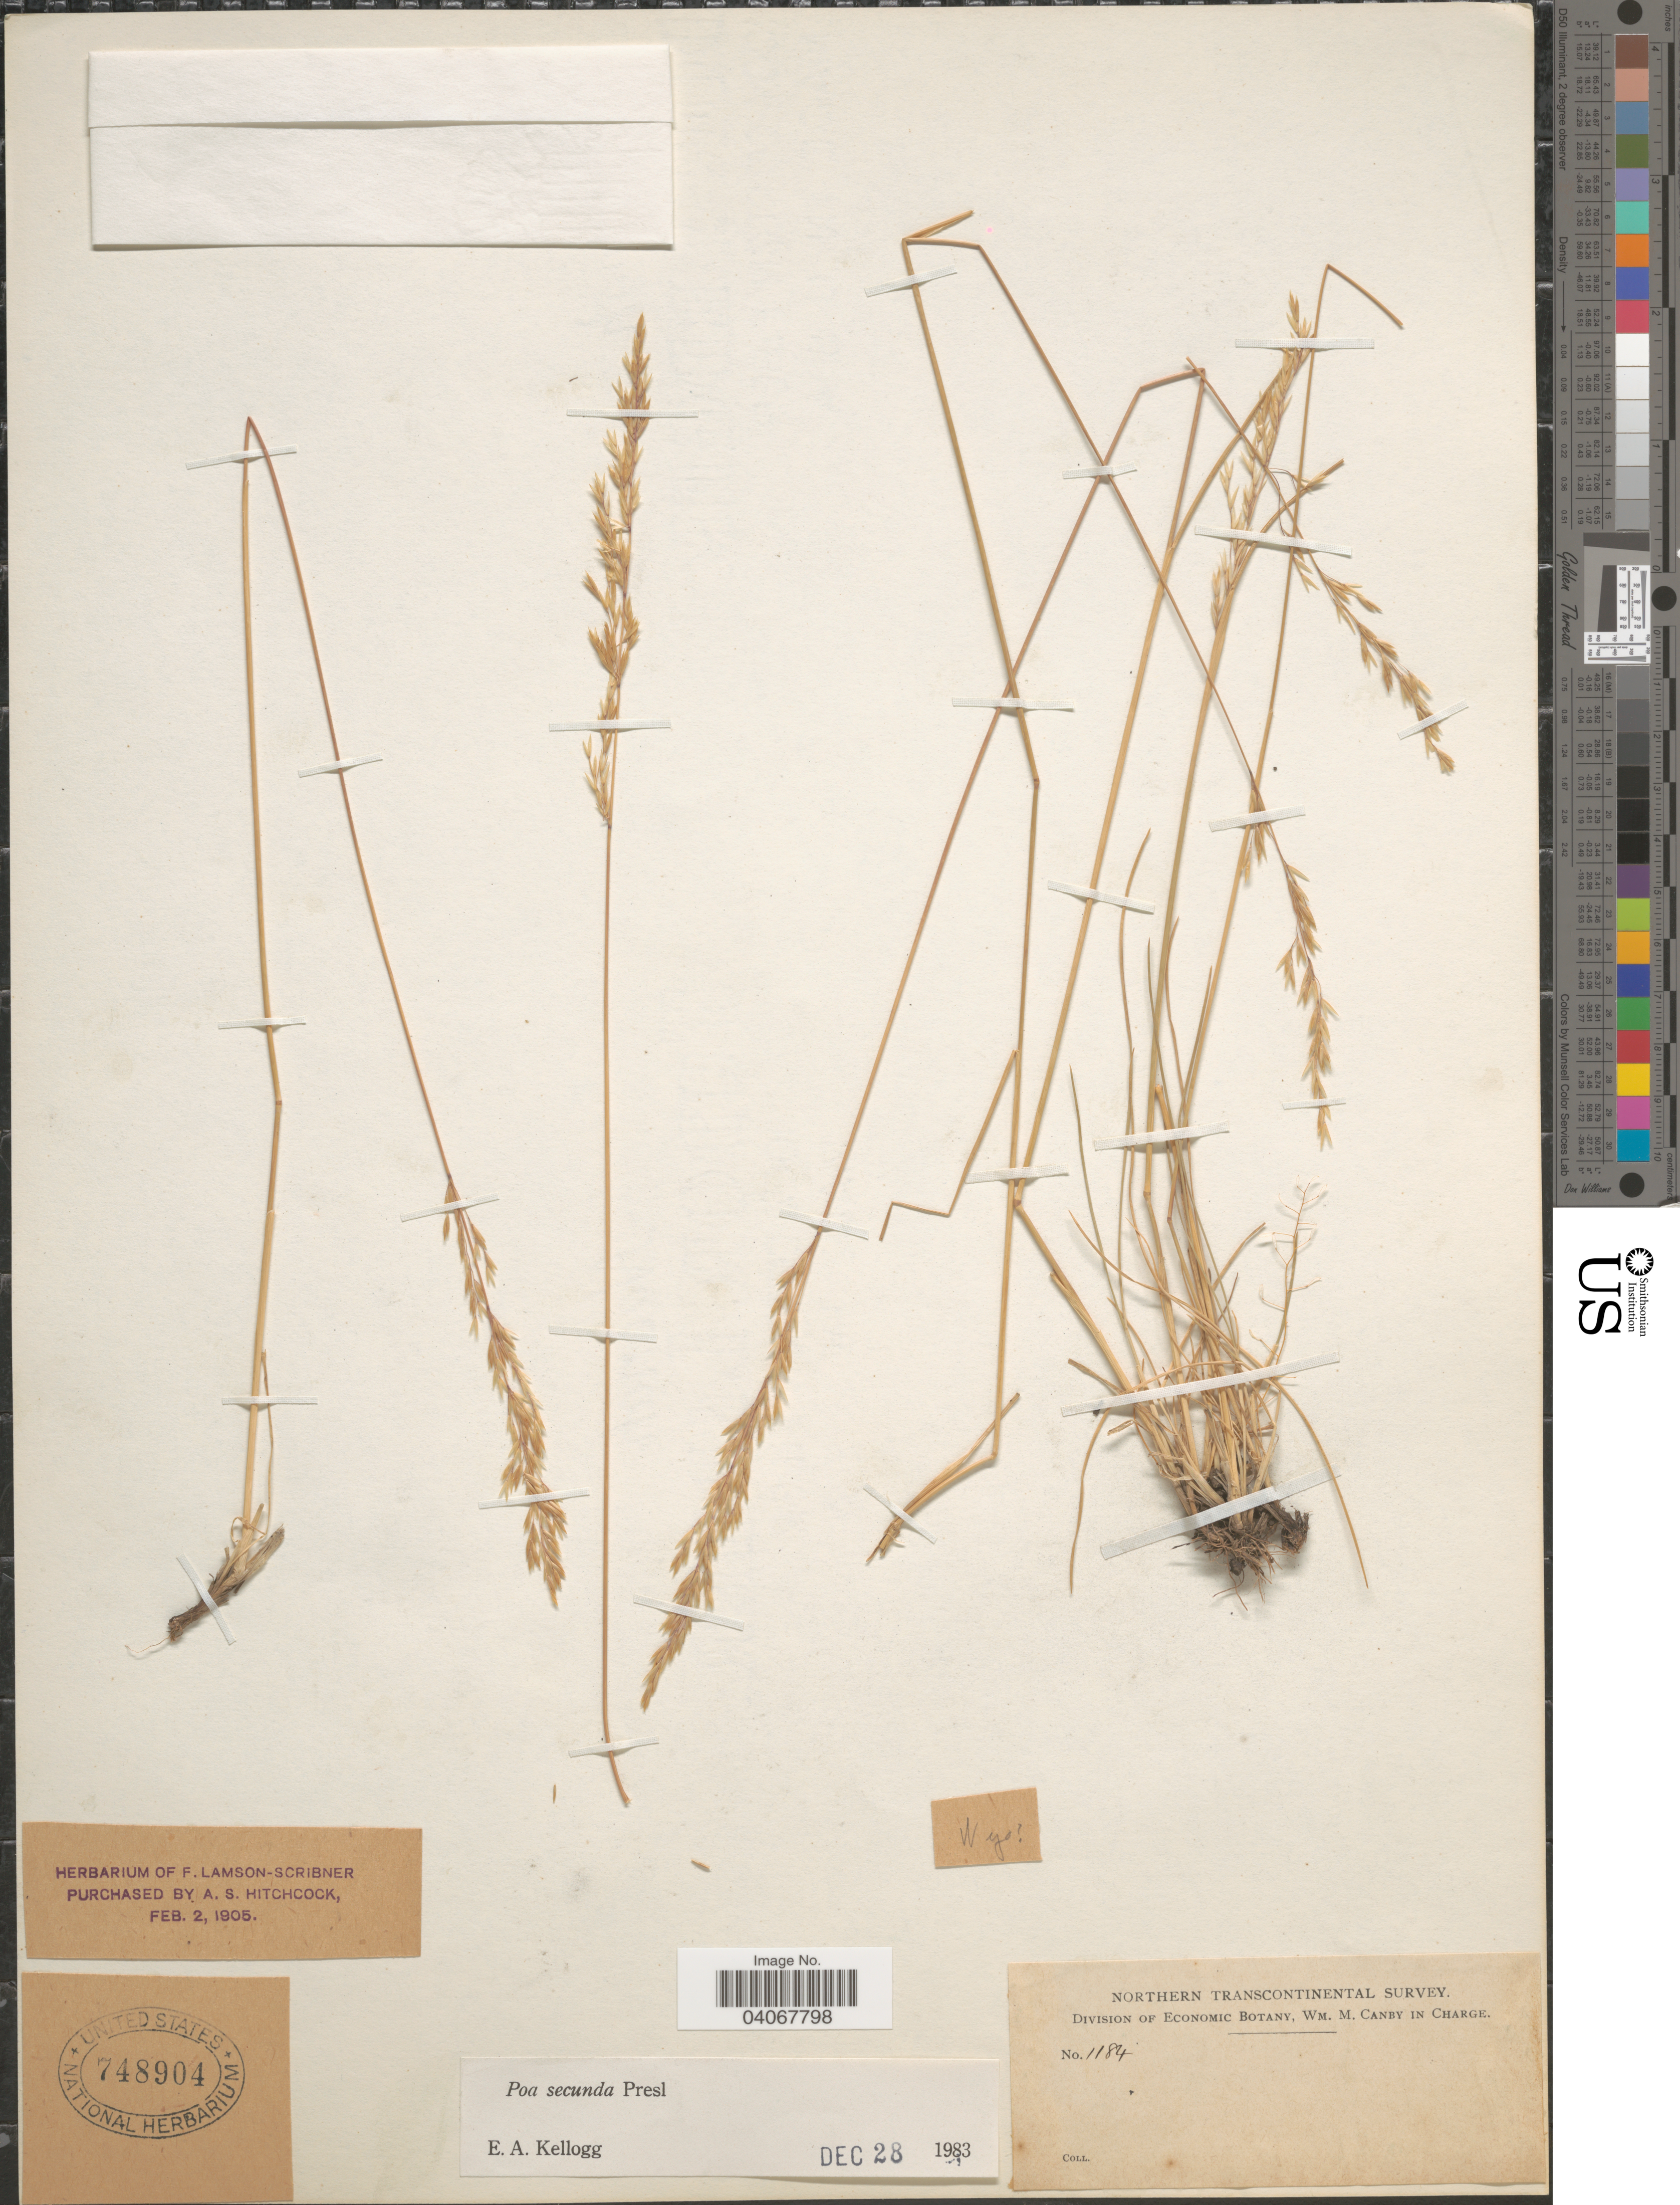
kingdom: Plantae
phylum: Tracheophyta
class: Liliopsida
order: Poales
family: Poaceae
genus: Poa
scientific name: Poa secunda subsp. secunda var. secunda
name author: J. Presl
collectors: ex herb. F. Lamson Scribner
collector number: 1184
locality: Northern Transcontinental Survey.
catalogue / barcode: US 748904